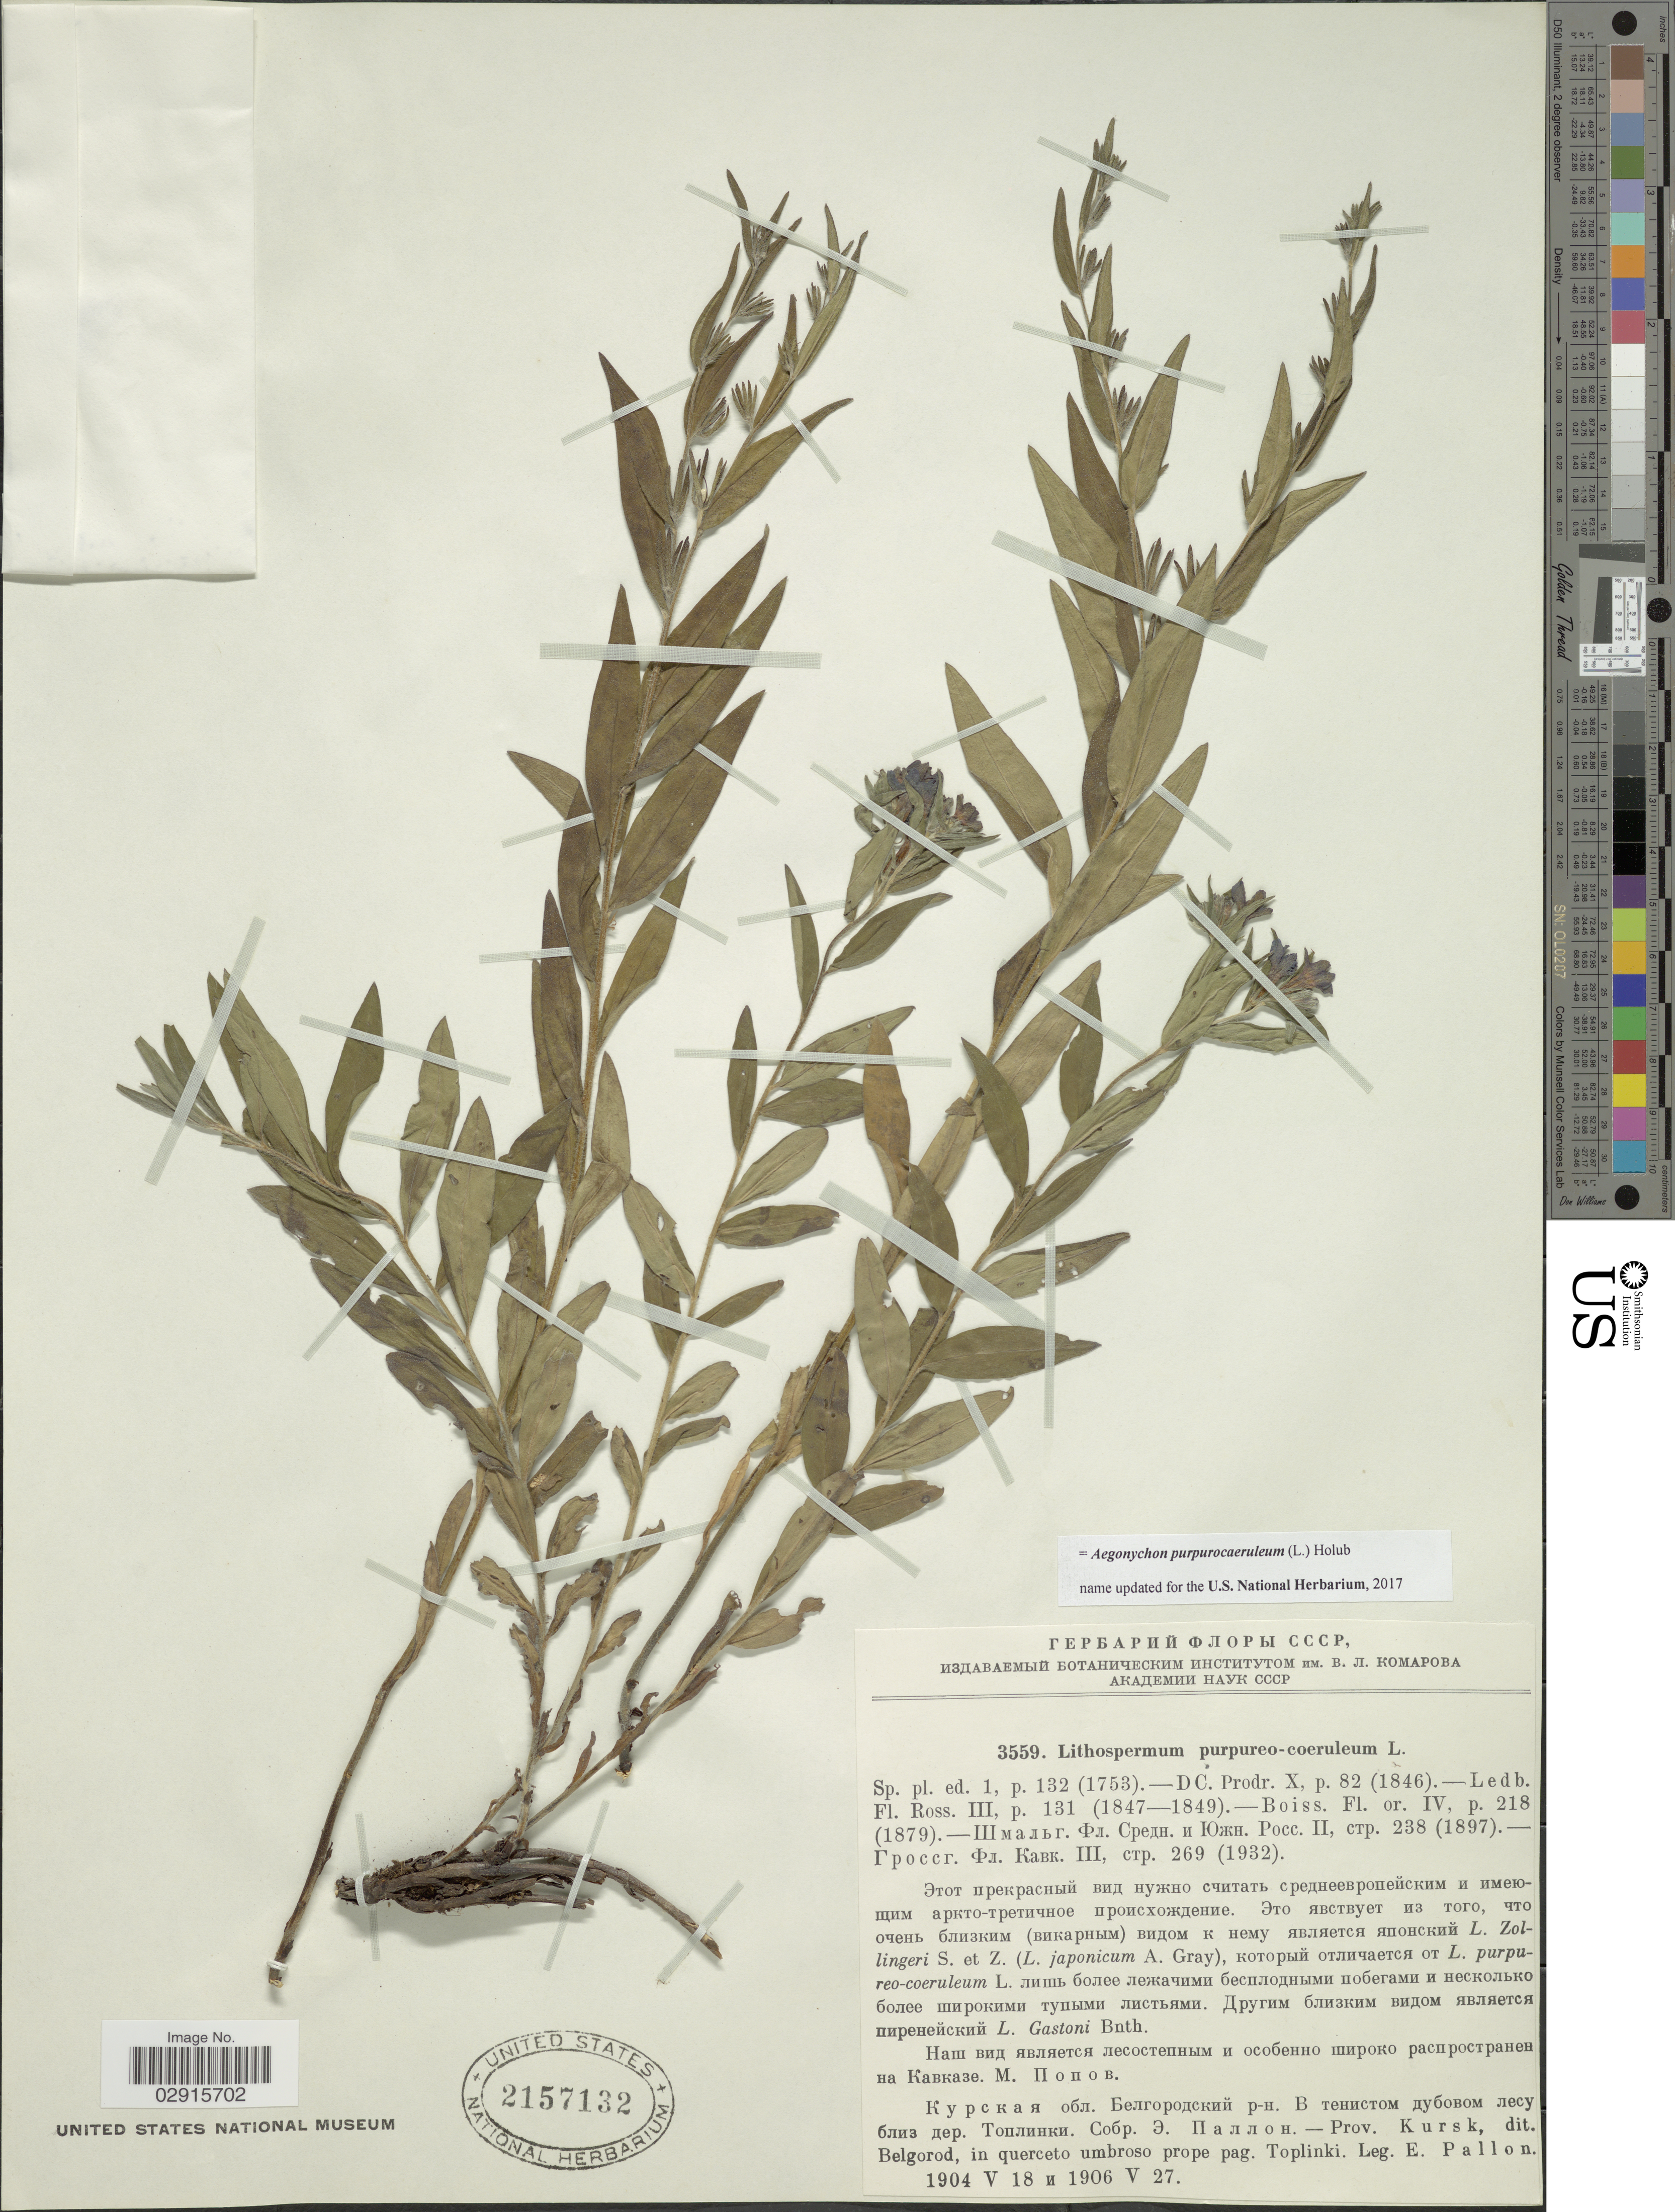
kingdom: Plantae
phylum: Tracheophyta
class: Magnoliopsida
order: Boraginales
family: Boraginaceae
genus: Aegonychon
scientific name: Aegonychon purpurocaeruleum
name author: (L.) Holub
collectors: E. Pallon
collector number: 3559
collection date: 1904-05-18/1906-05-27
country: Russian Federation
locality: Prov. Kursk, dit. Belgorod, in querceto umbroso prope pag. Toplinki.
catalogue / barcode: US 2157132